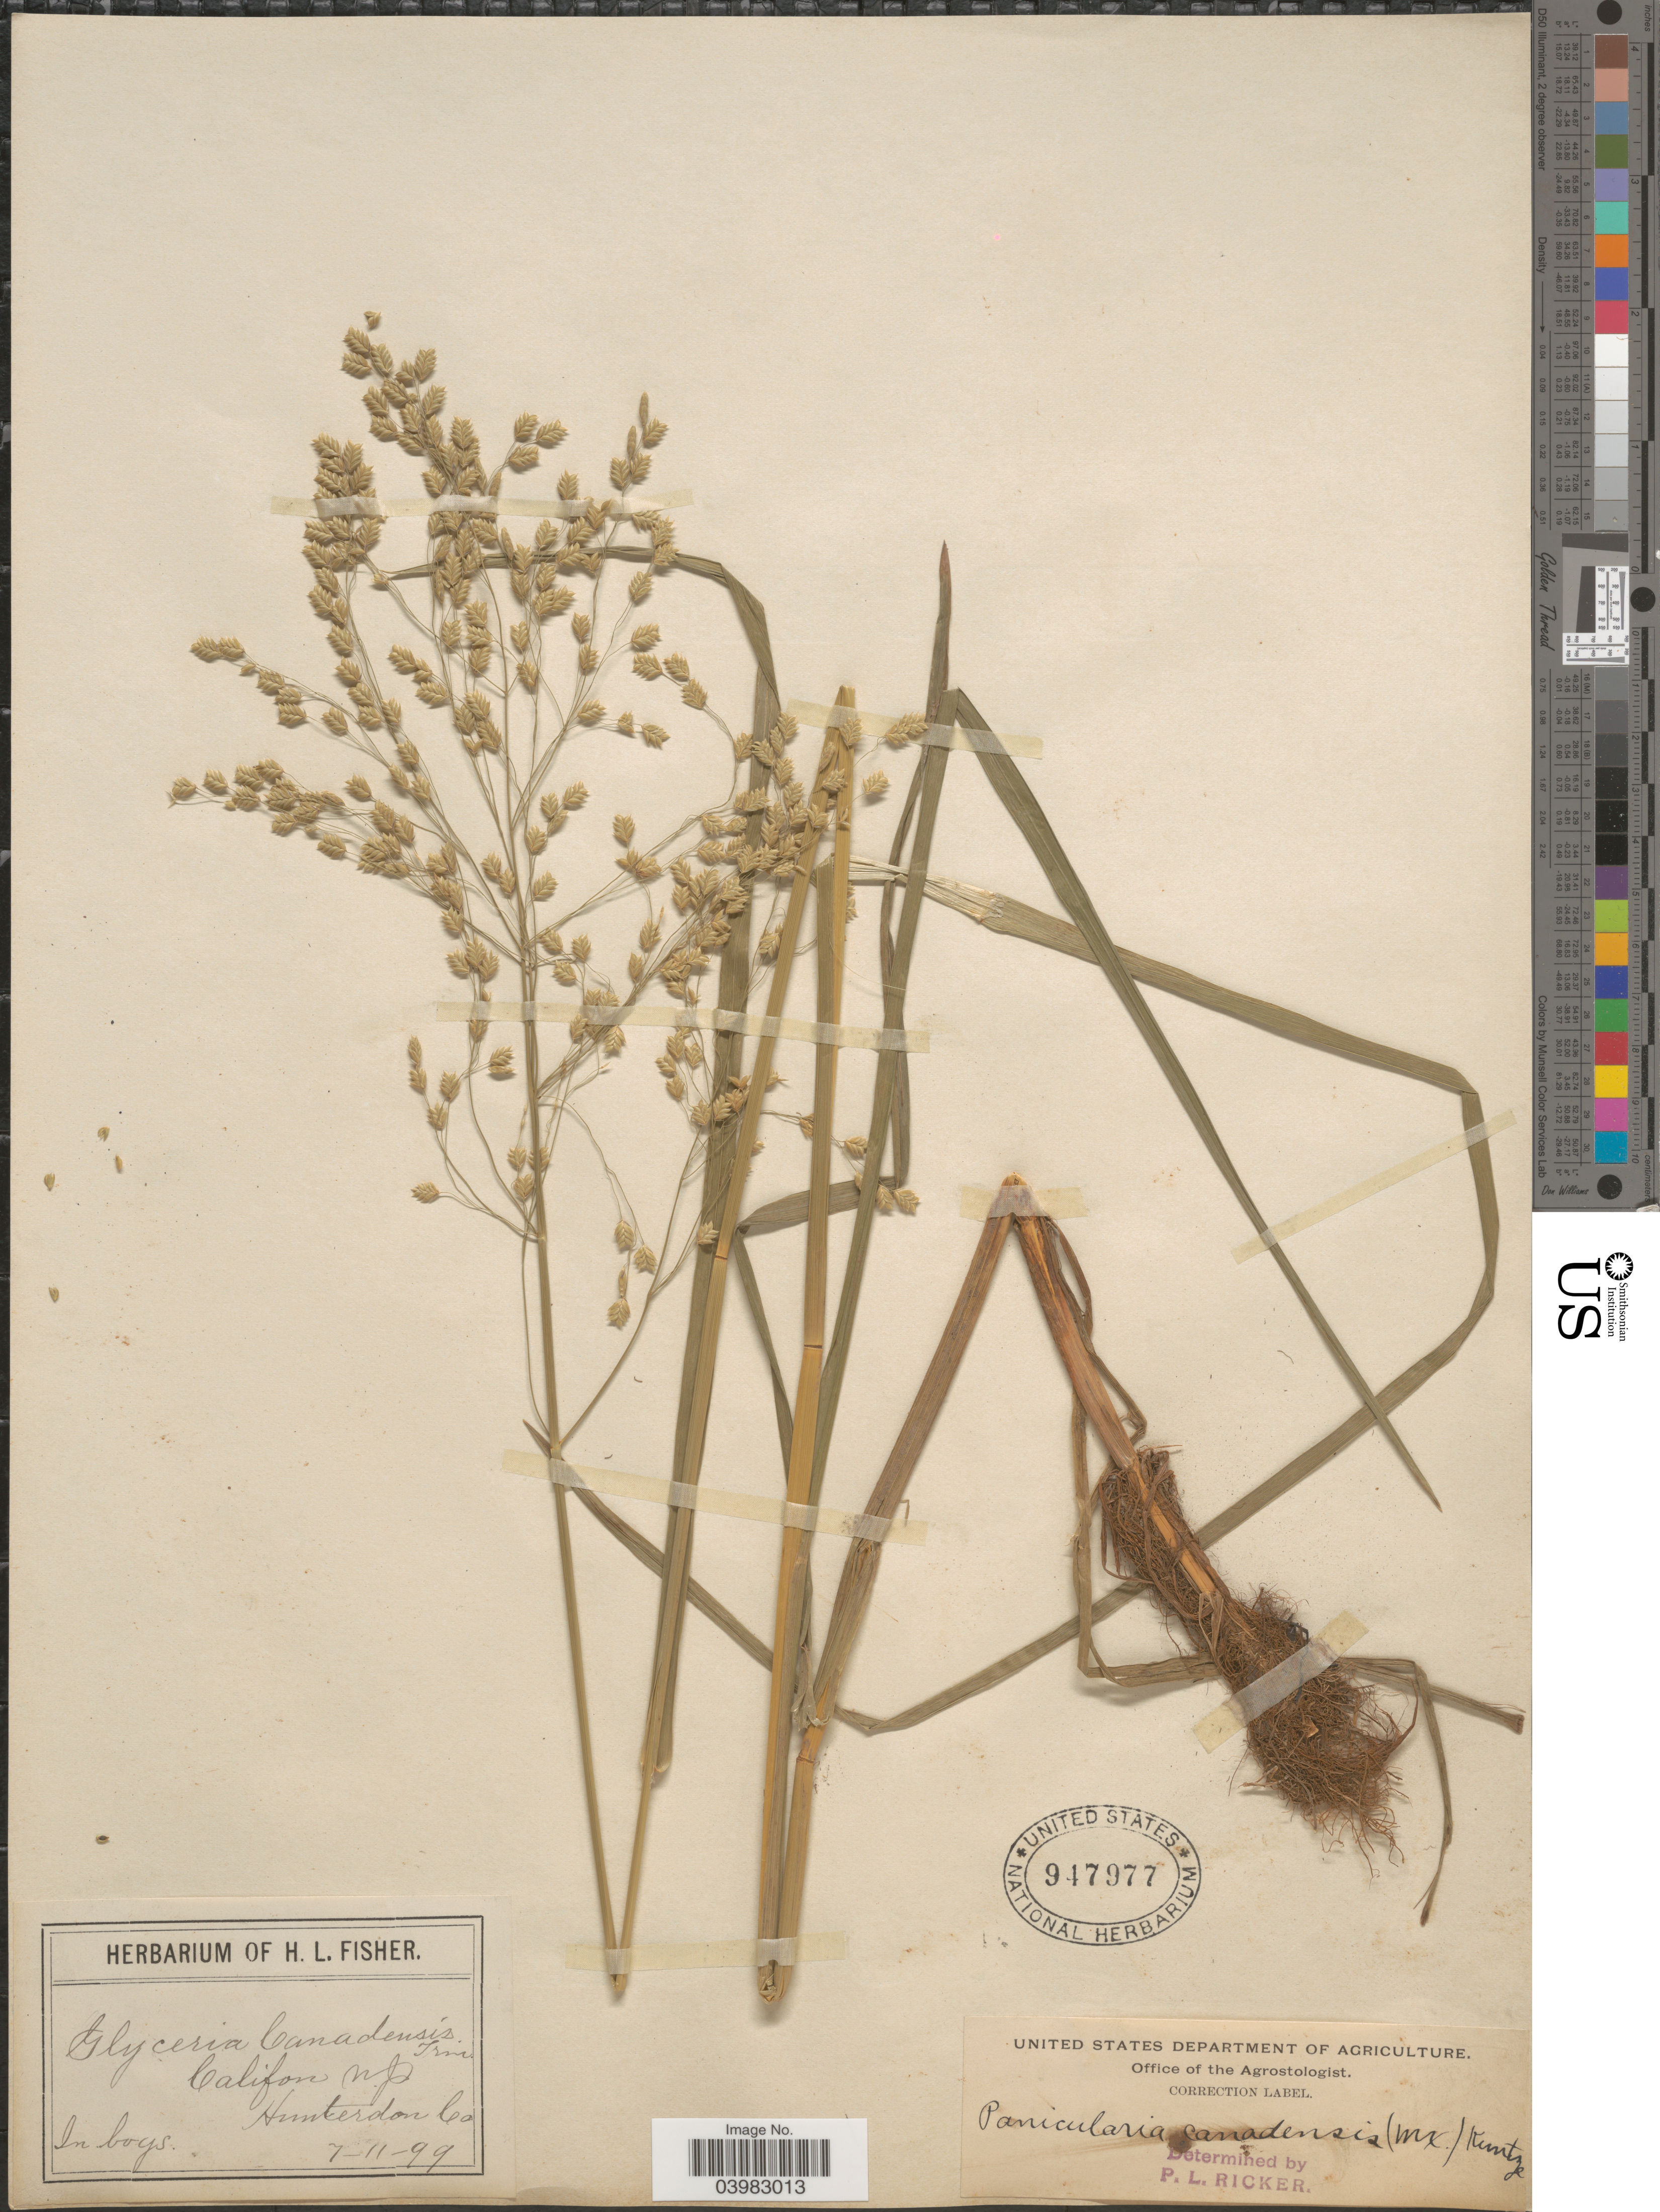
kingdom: Plantae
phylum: Tracheophyta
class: Liliopsida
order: Poales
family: Poaceae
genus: Glyceria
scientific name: Glyceria canadensis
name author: (Michx.) Trin.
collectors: ex herb. of H. L. Fisher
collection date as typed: Transcribed d/m/y: 11/7/99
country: United States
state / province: New Jersey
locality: Califon. Hunterdon Co.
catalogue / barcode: US 947977